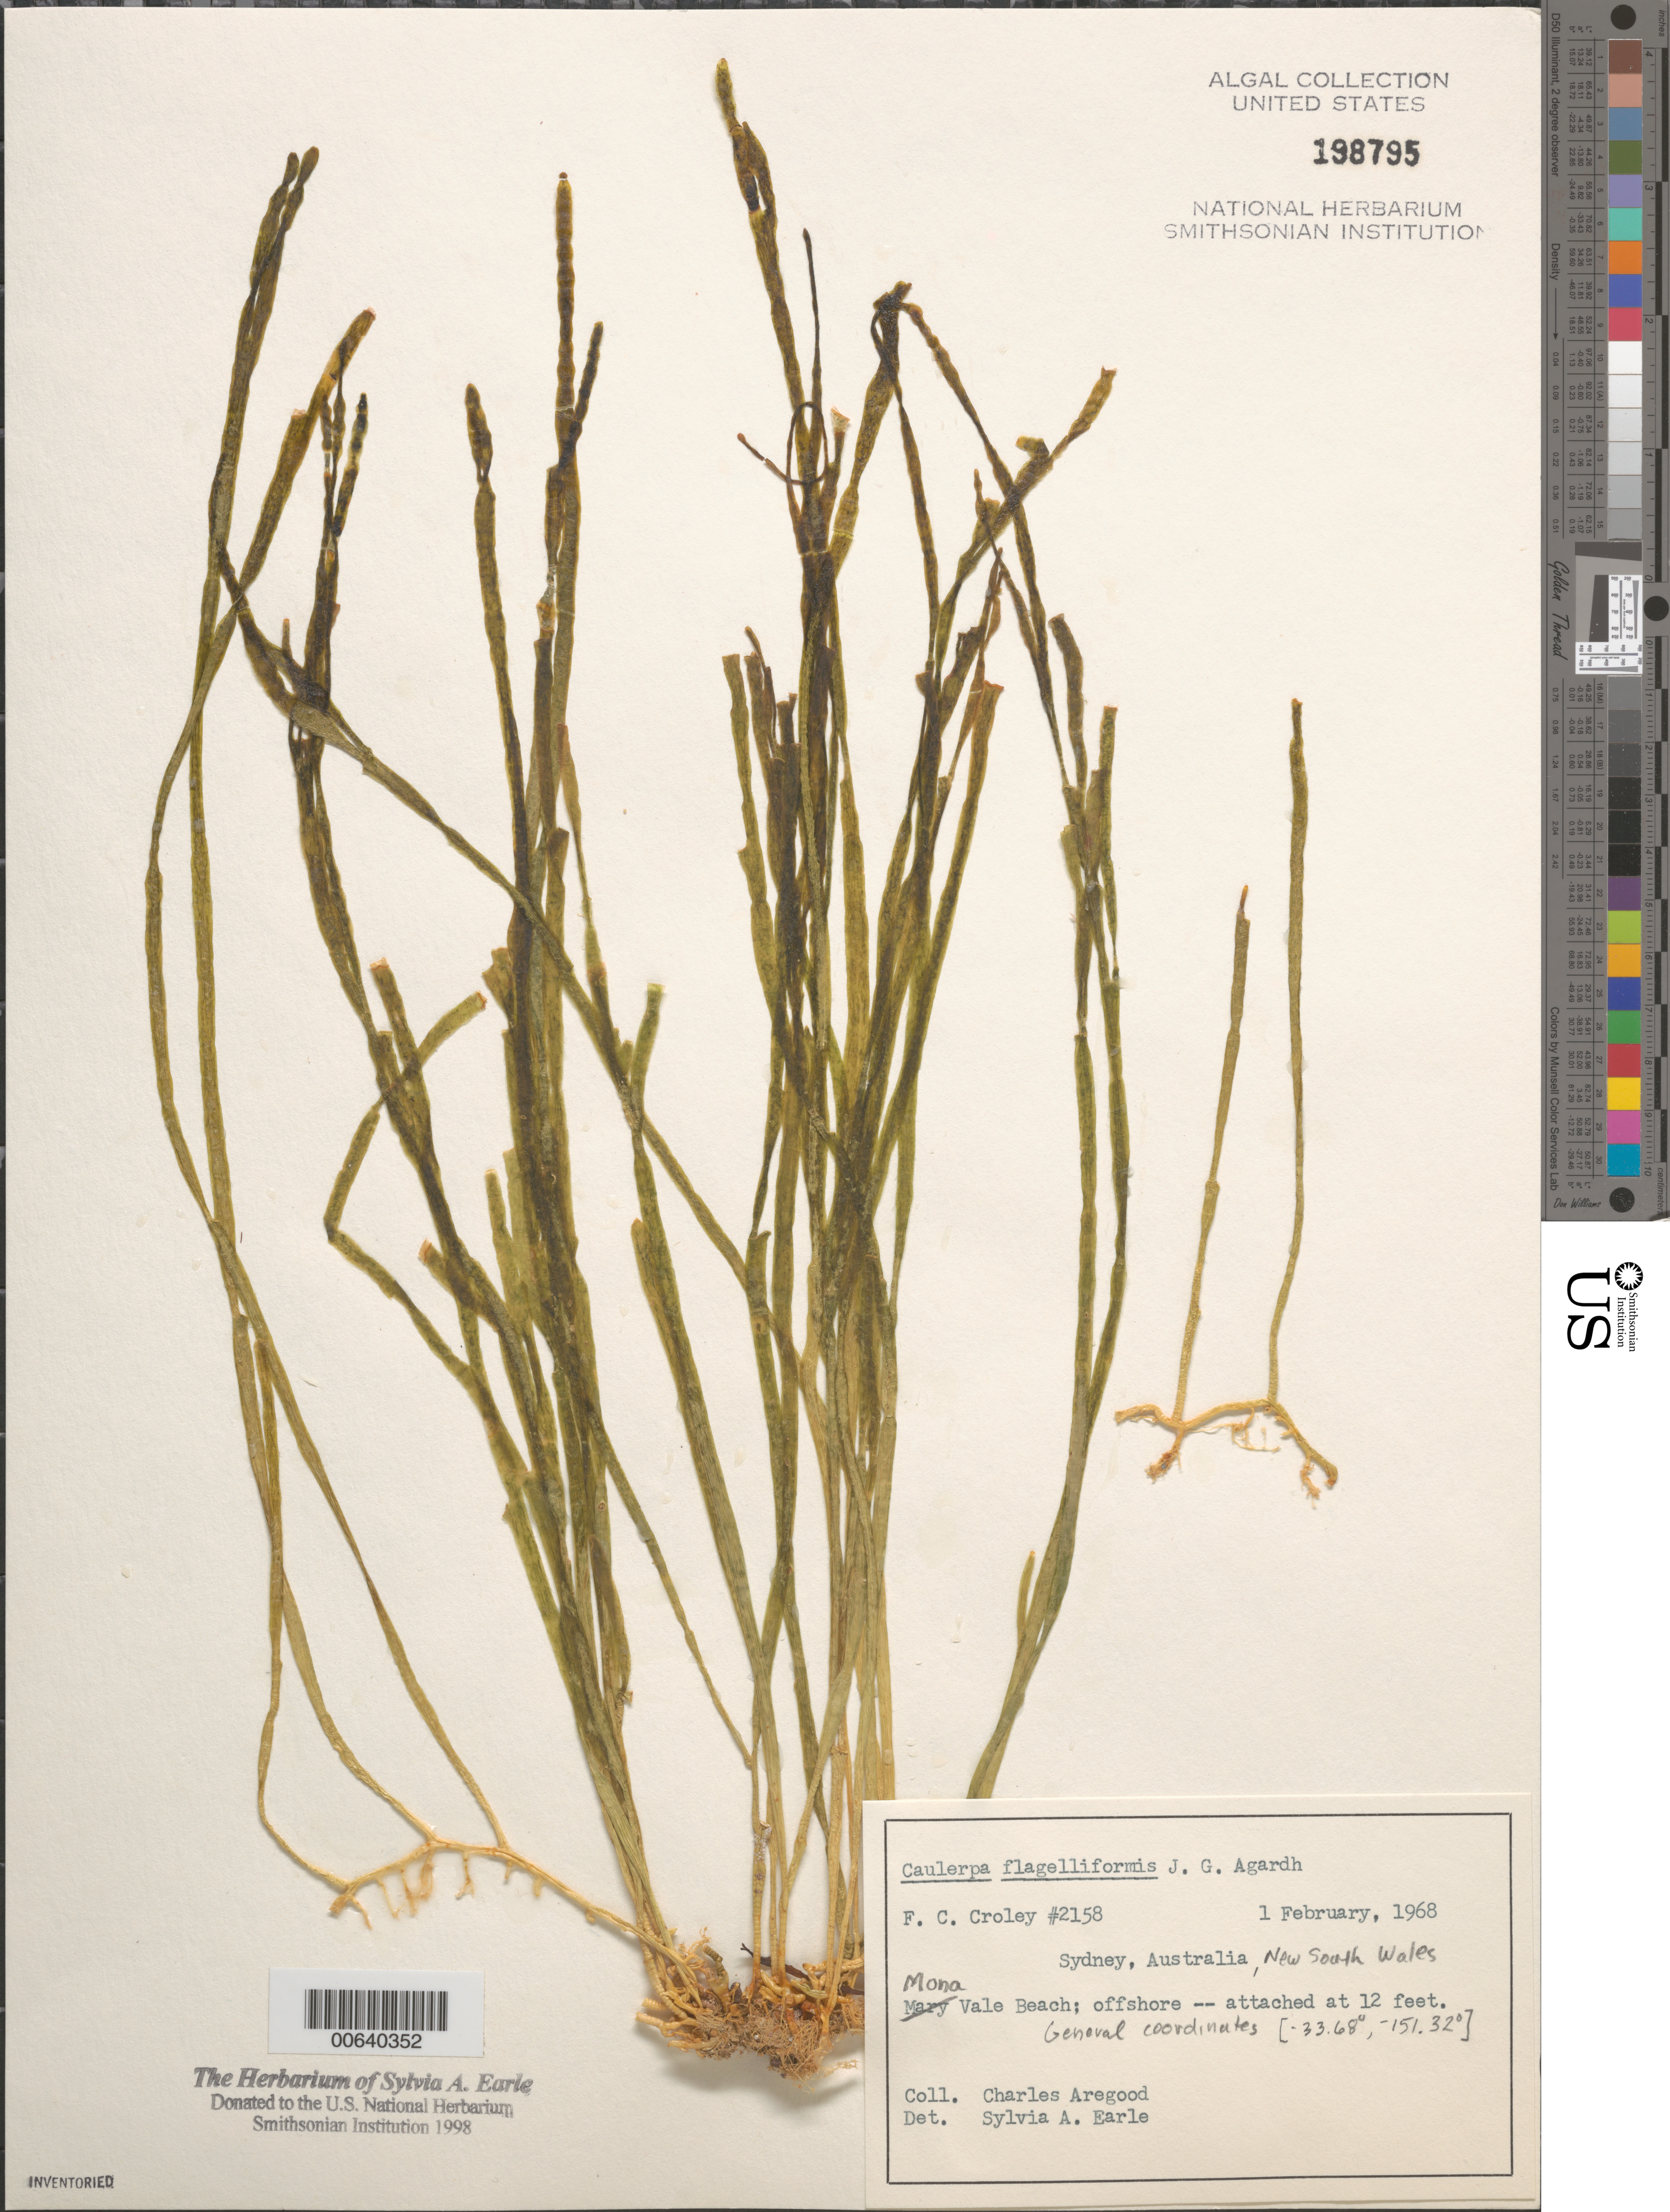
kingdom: Plantae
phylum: Chlorophyta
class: Ulvophyceae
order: Bryopsidales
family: Caulerpaceae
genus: Caulerpa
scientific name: Caulerpa prolifera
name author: (Forssk.) J.V.Lamouroux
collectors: C. Aregood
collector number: FCC 2158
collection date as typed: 01 Feb 1968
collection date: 1968-02-01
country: Australia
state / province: New South Wales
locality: Mona Vale beach; offshore -- attached at 12 feet.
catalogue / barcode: US 198795